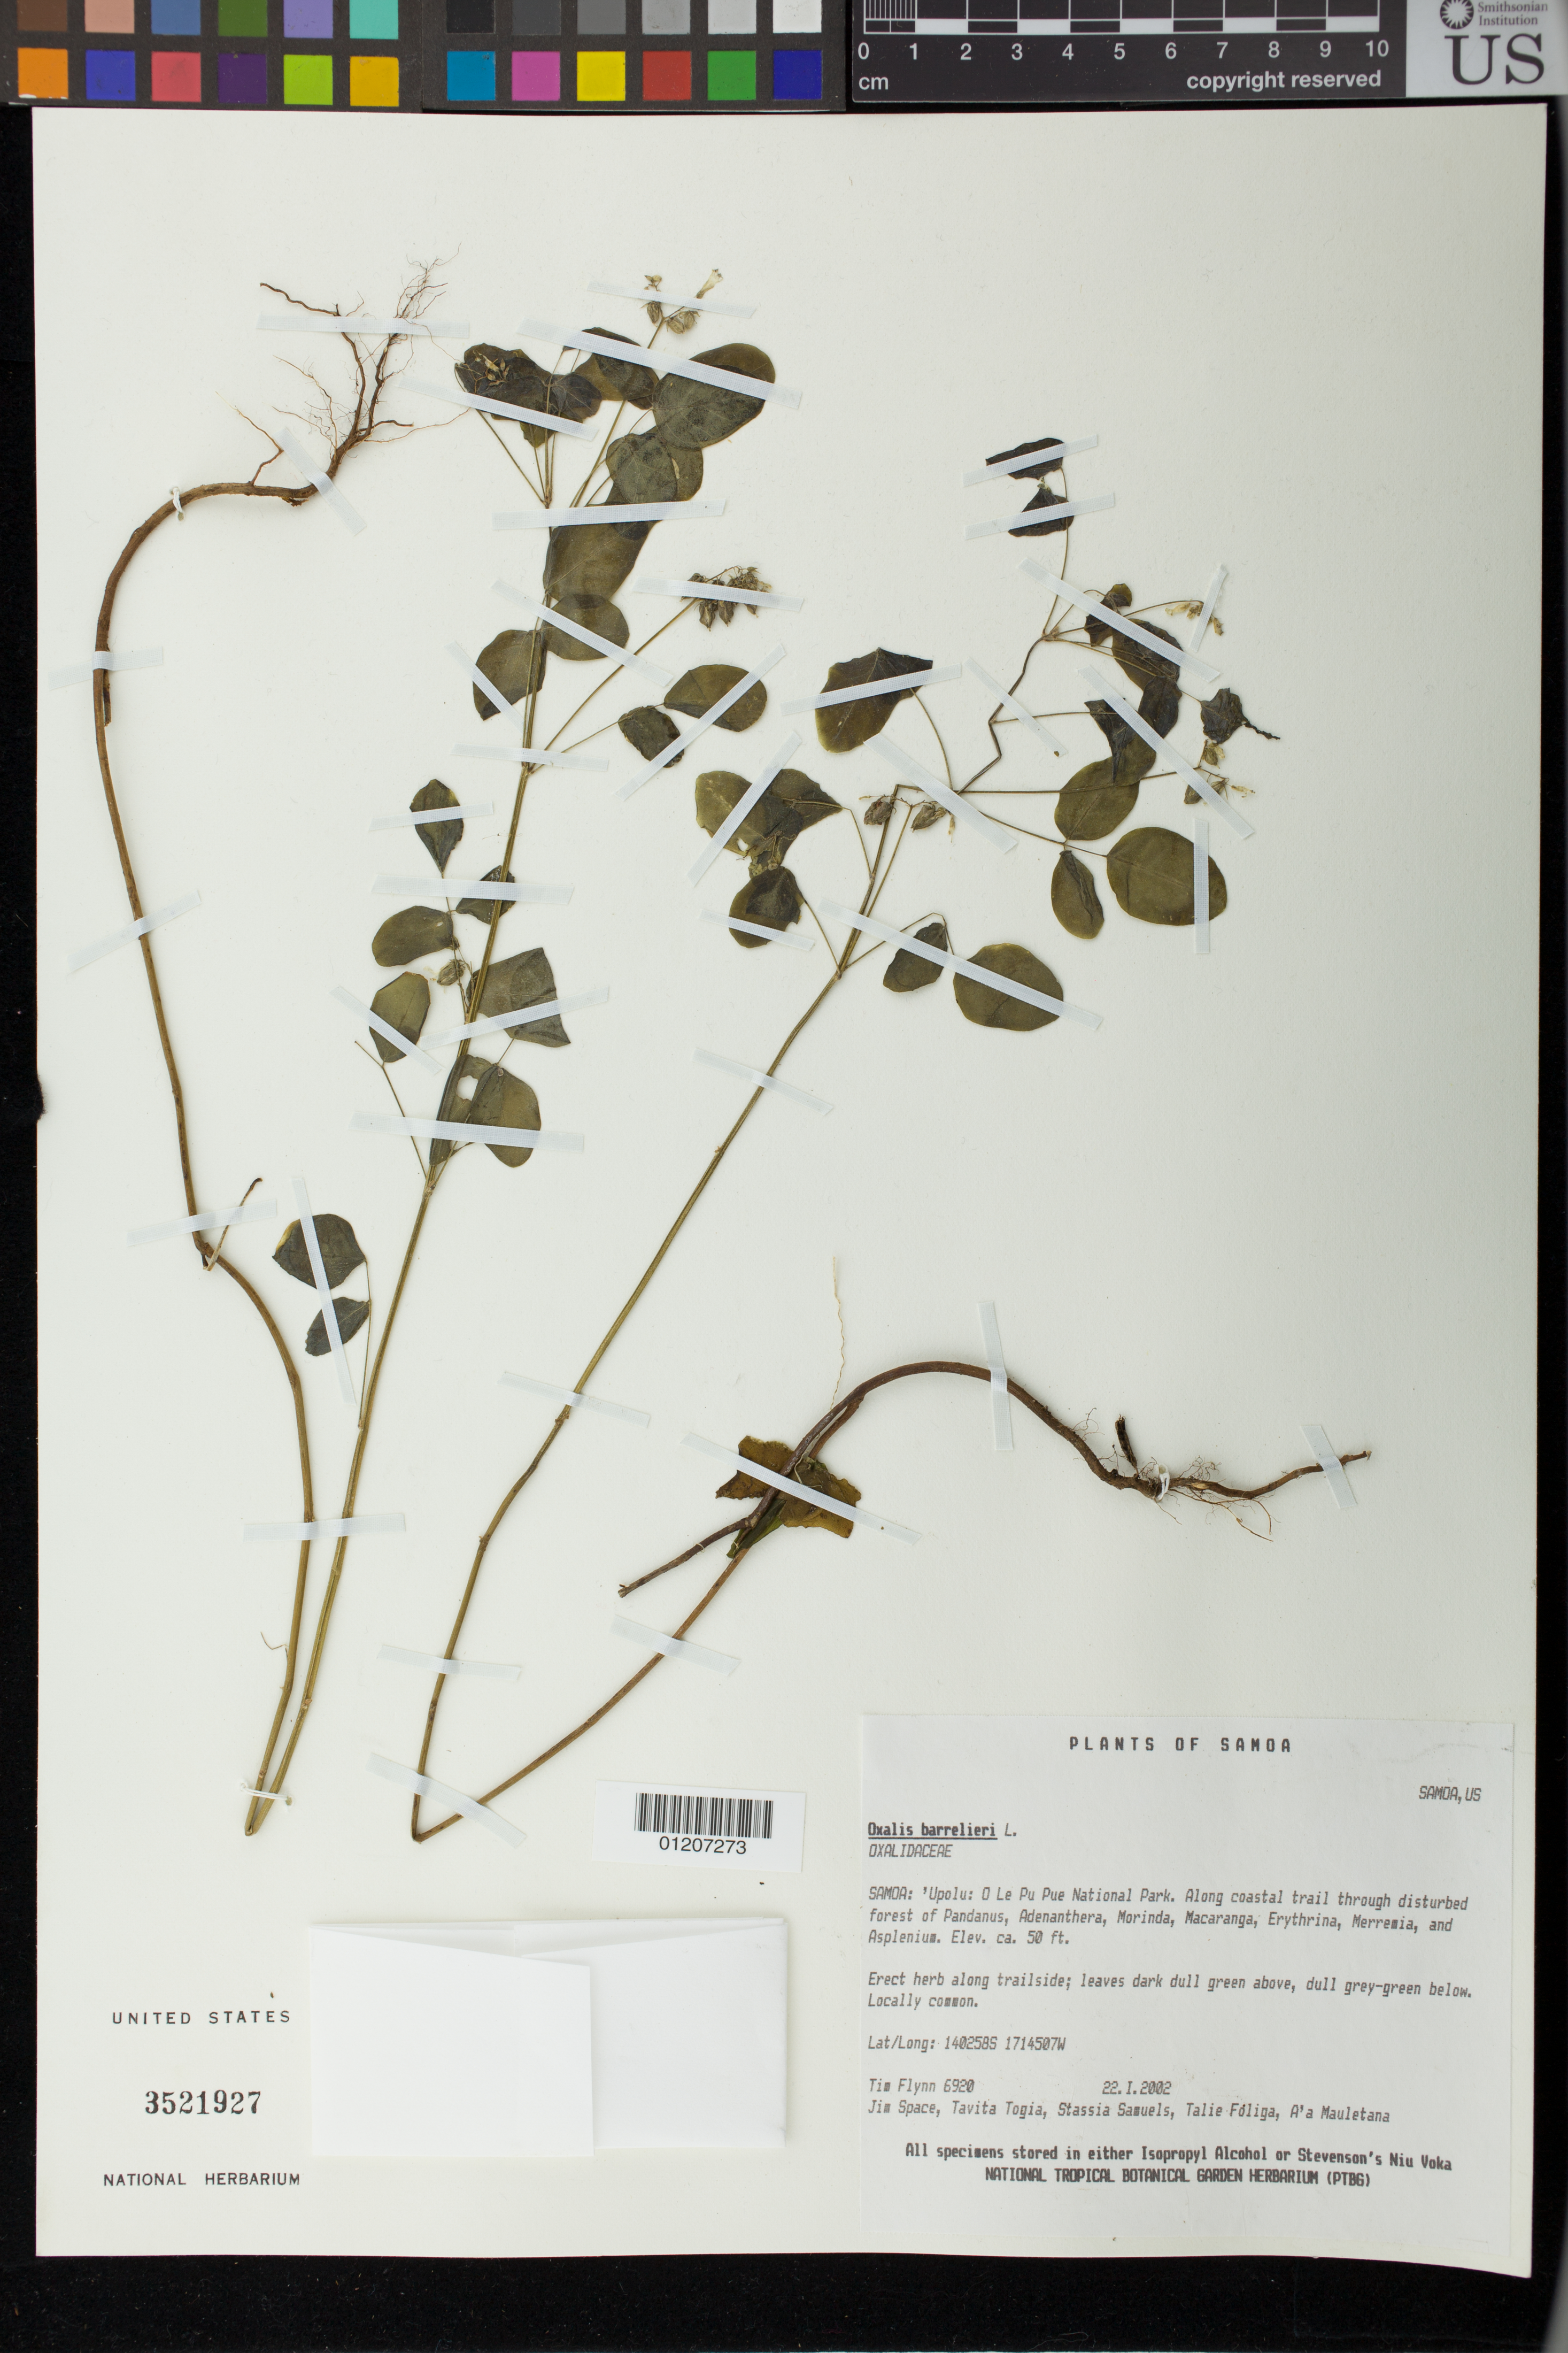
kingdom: Plantae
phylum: Tracheophyta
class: Magnoliopsida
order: Oxalidales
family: Oxalidaceae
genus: Oxalis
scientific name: Oxalis barrelieri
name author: L.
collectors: T. W. Flynn, J. Space, T. Togia, S. Samuels, T. Foliga & A. Mauletaua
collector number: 6920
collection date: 2002-01-22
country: Samoa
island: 'Upolu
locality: O Le Pu Pue National Park. Along coastal trail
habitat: Disturbed forest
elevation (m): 15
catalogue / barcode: US 3521927